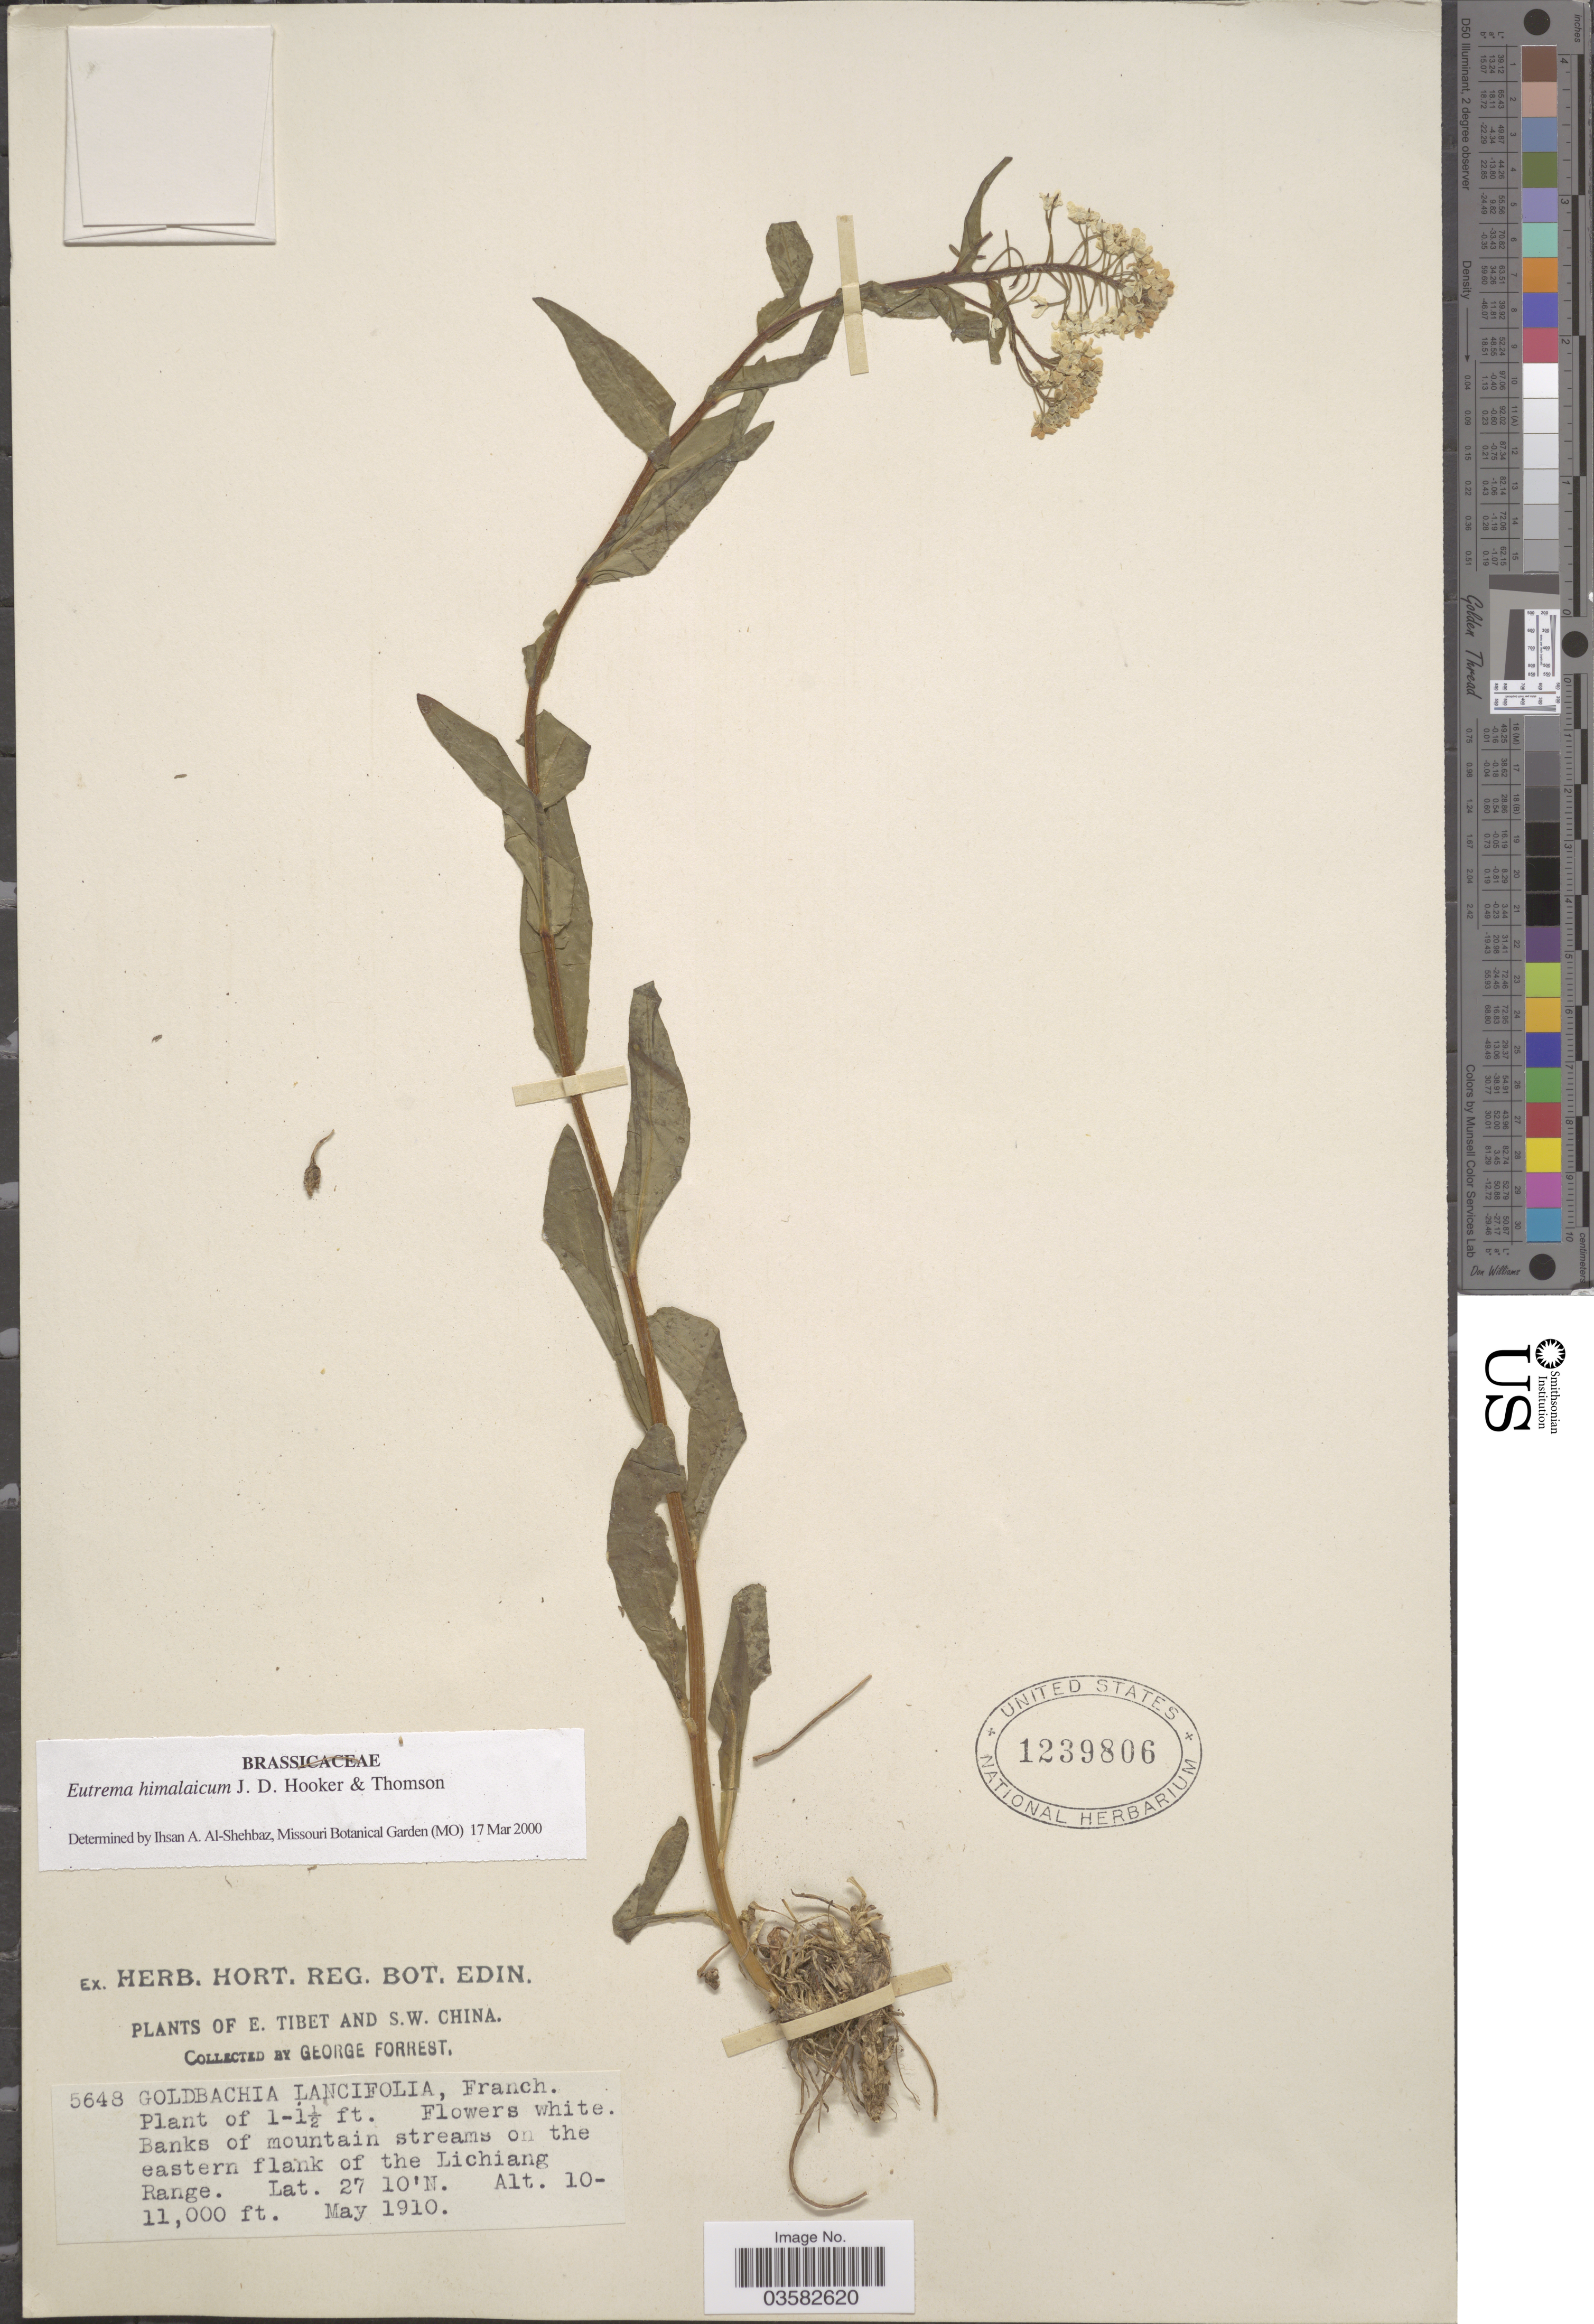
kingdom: Plantae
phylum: Tracheophyta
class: Magnoliopsida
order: Brassicales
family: Brassicaceae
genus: Eutrema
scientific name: Eutrema himalaicum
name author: Hook. f. & Thomson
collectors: G. Forrest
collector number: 5648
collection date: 1910-05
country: China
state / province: Xizang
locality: E. Tibet and S.W. China. Banks of mountain streams on the eastern flank of the Lichiang Range.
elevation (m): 3048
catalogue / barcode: US 1239806